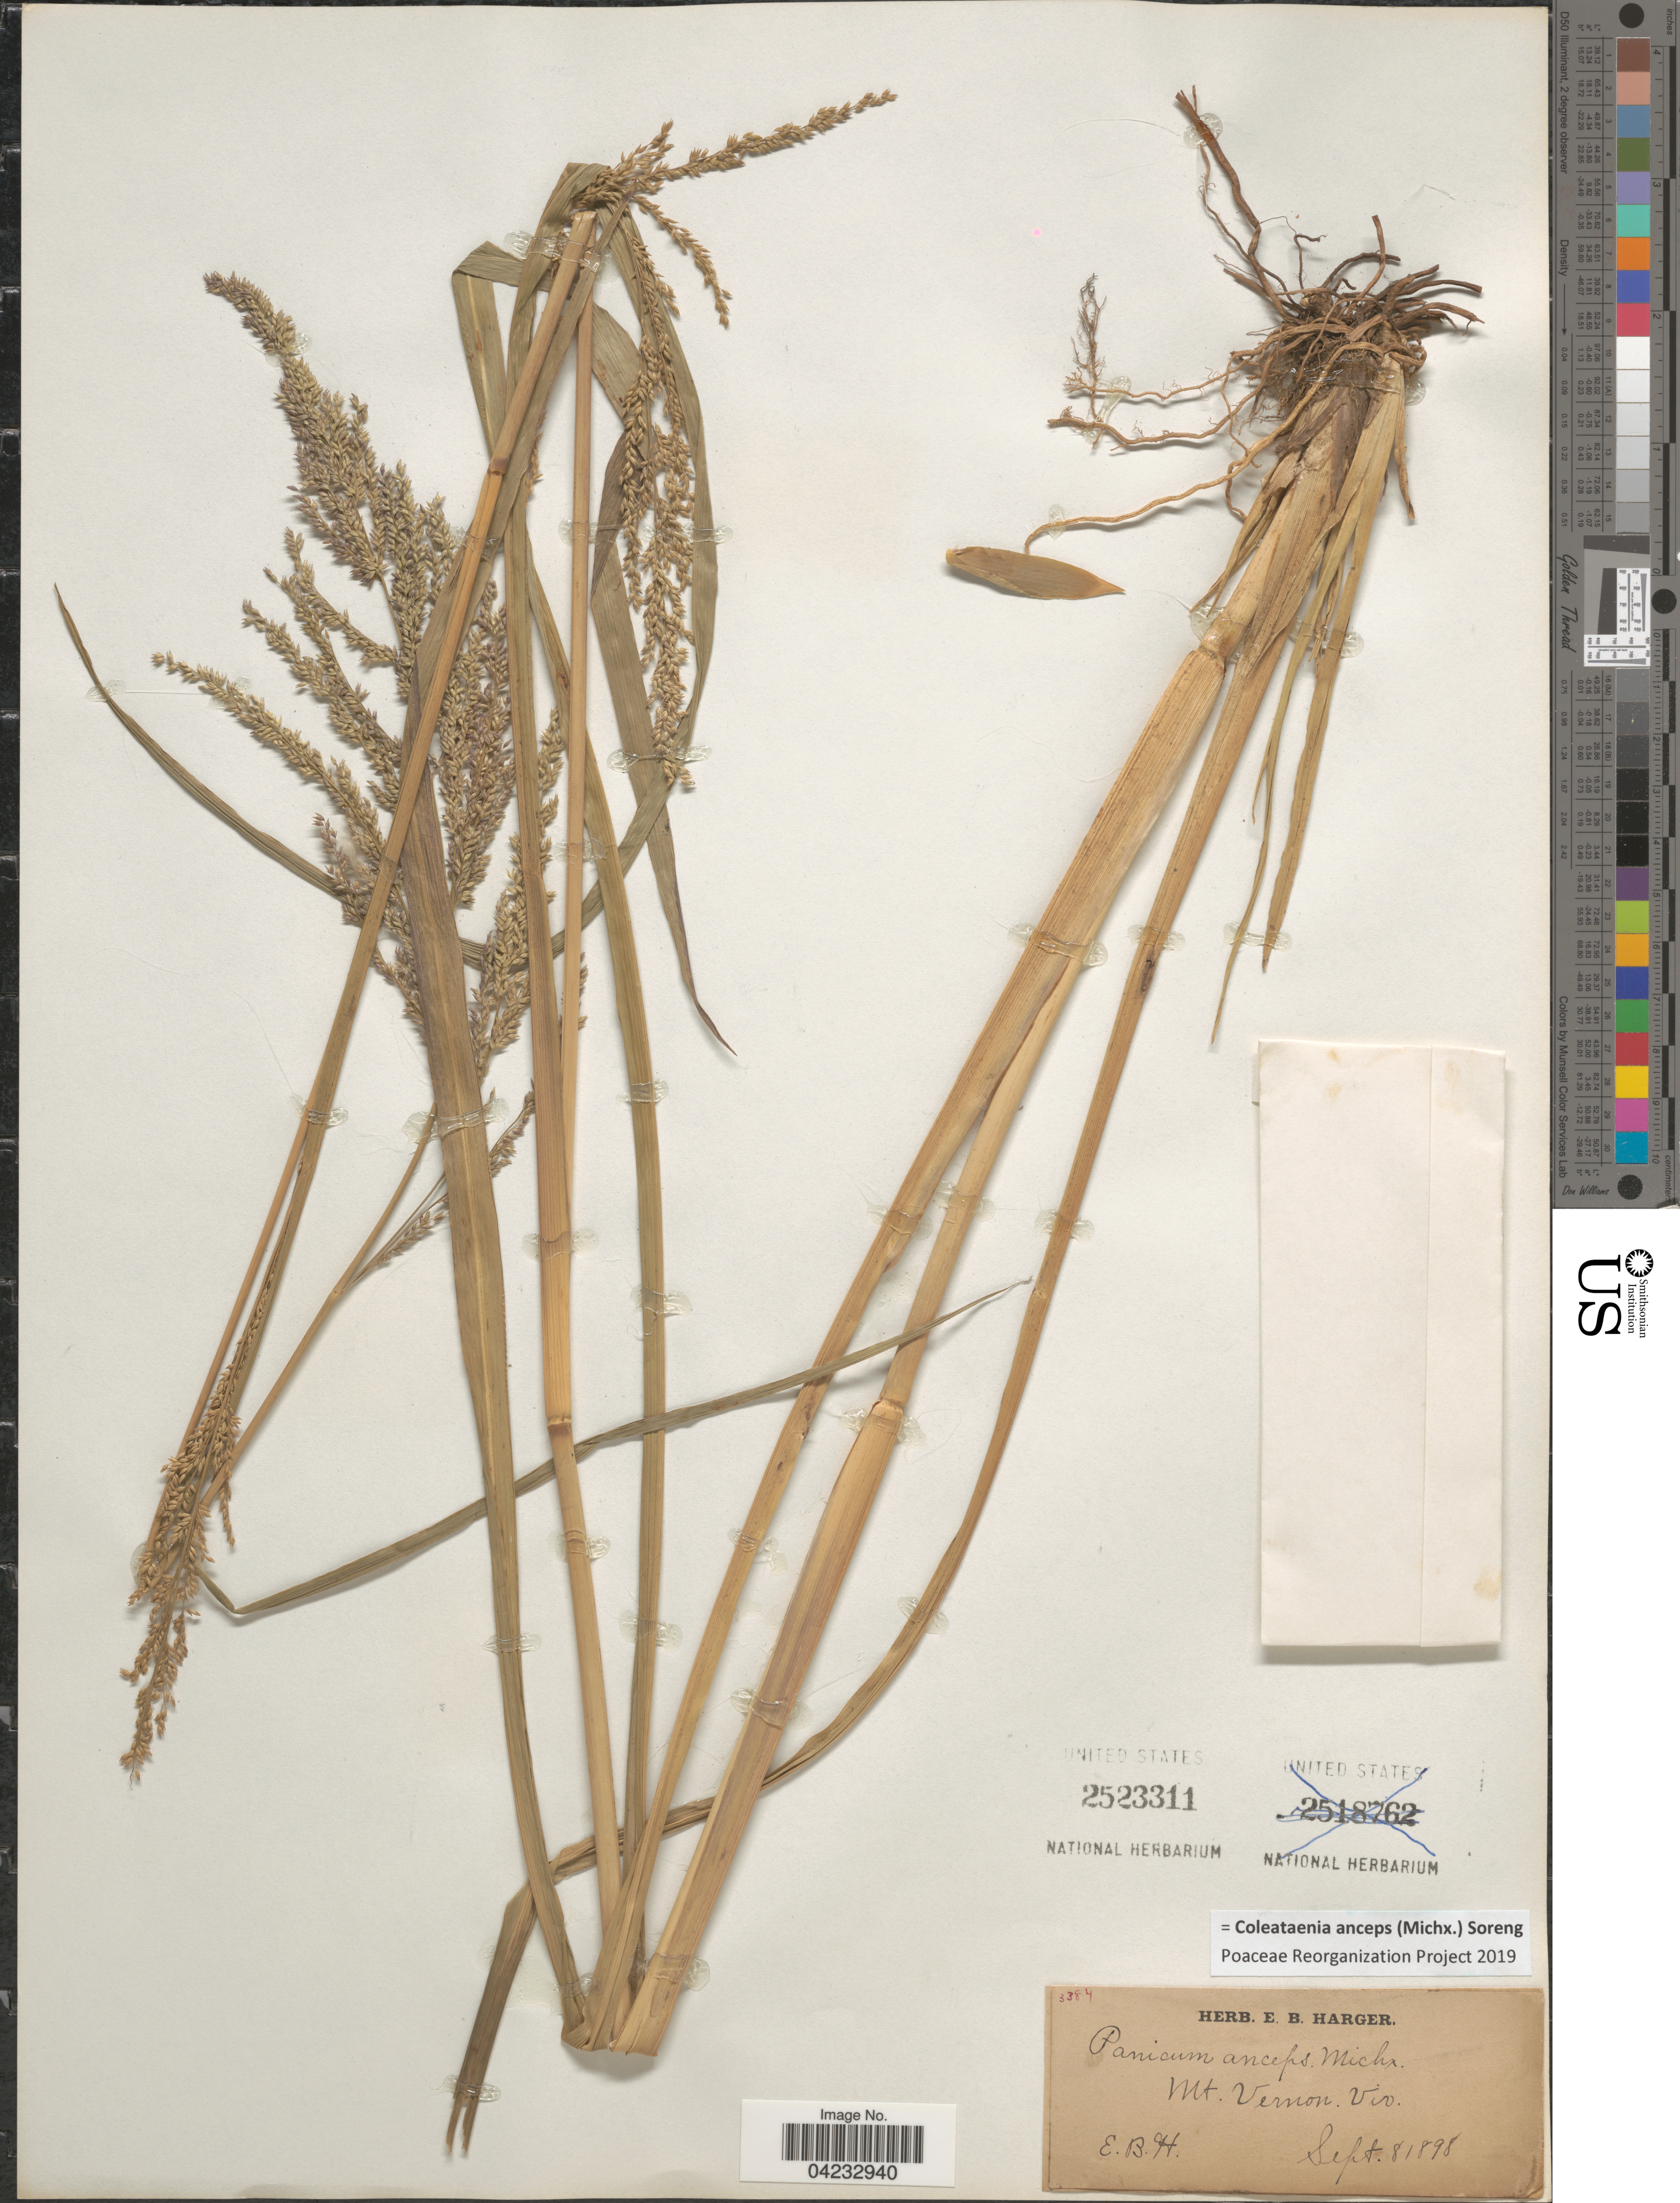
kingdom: Plantae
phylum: Tracheophyta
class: Liliopsida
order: Poales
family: Poaceae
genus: Coleataenia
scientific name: Coleataenia anceps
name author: (Michx.) Soreng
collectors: E. B. Harger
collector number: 3384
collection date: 1898-09-08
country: United States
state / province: Virginia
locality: Mt. Vernon.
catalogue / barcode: US 2523311